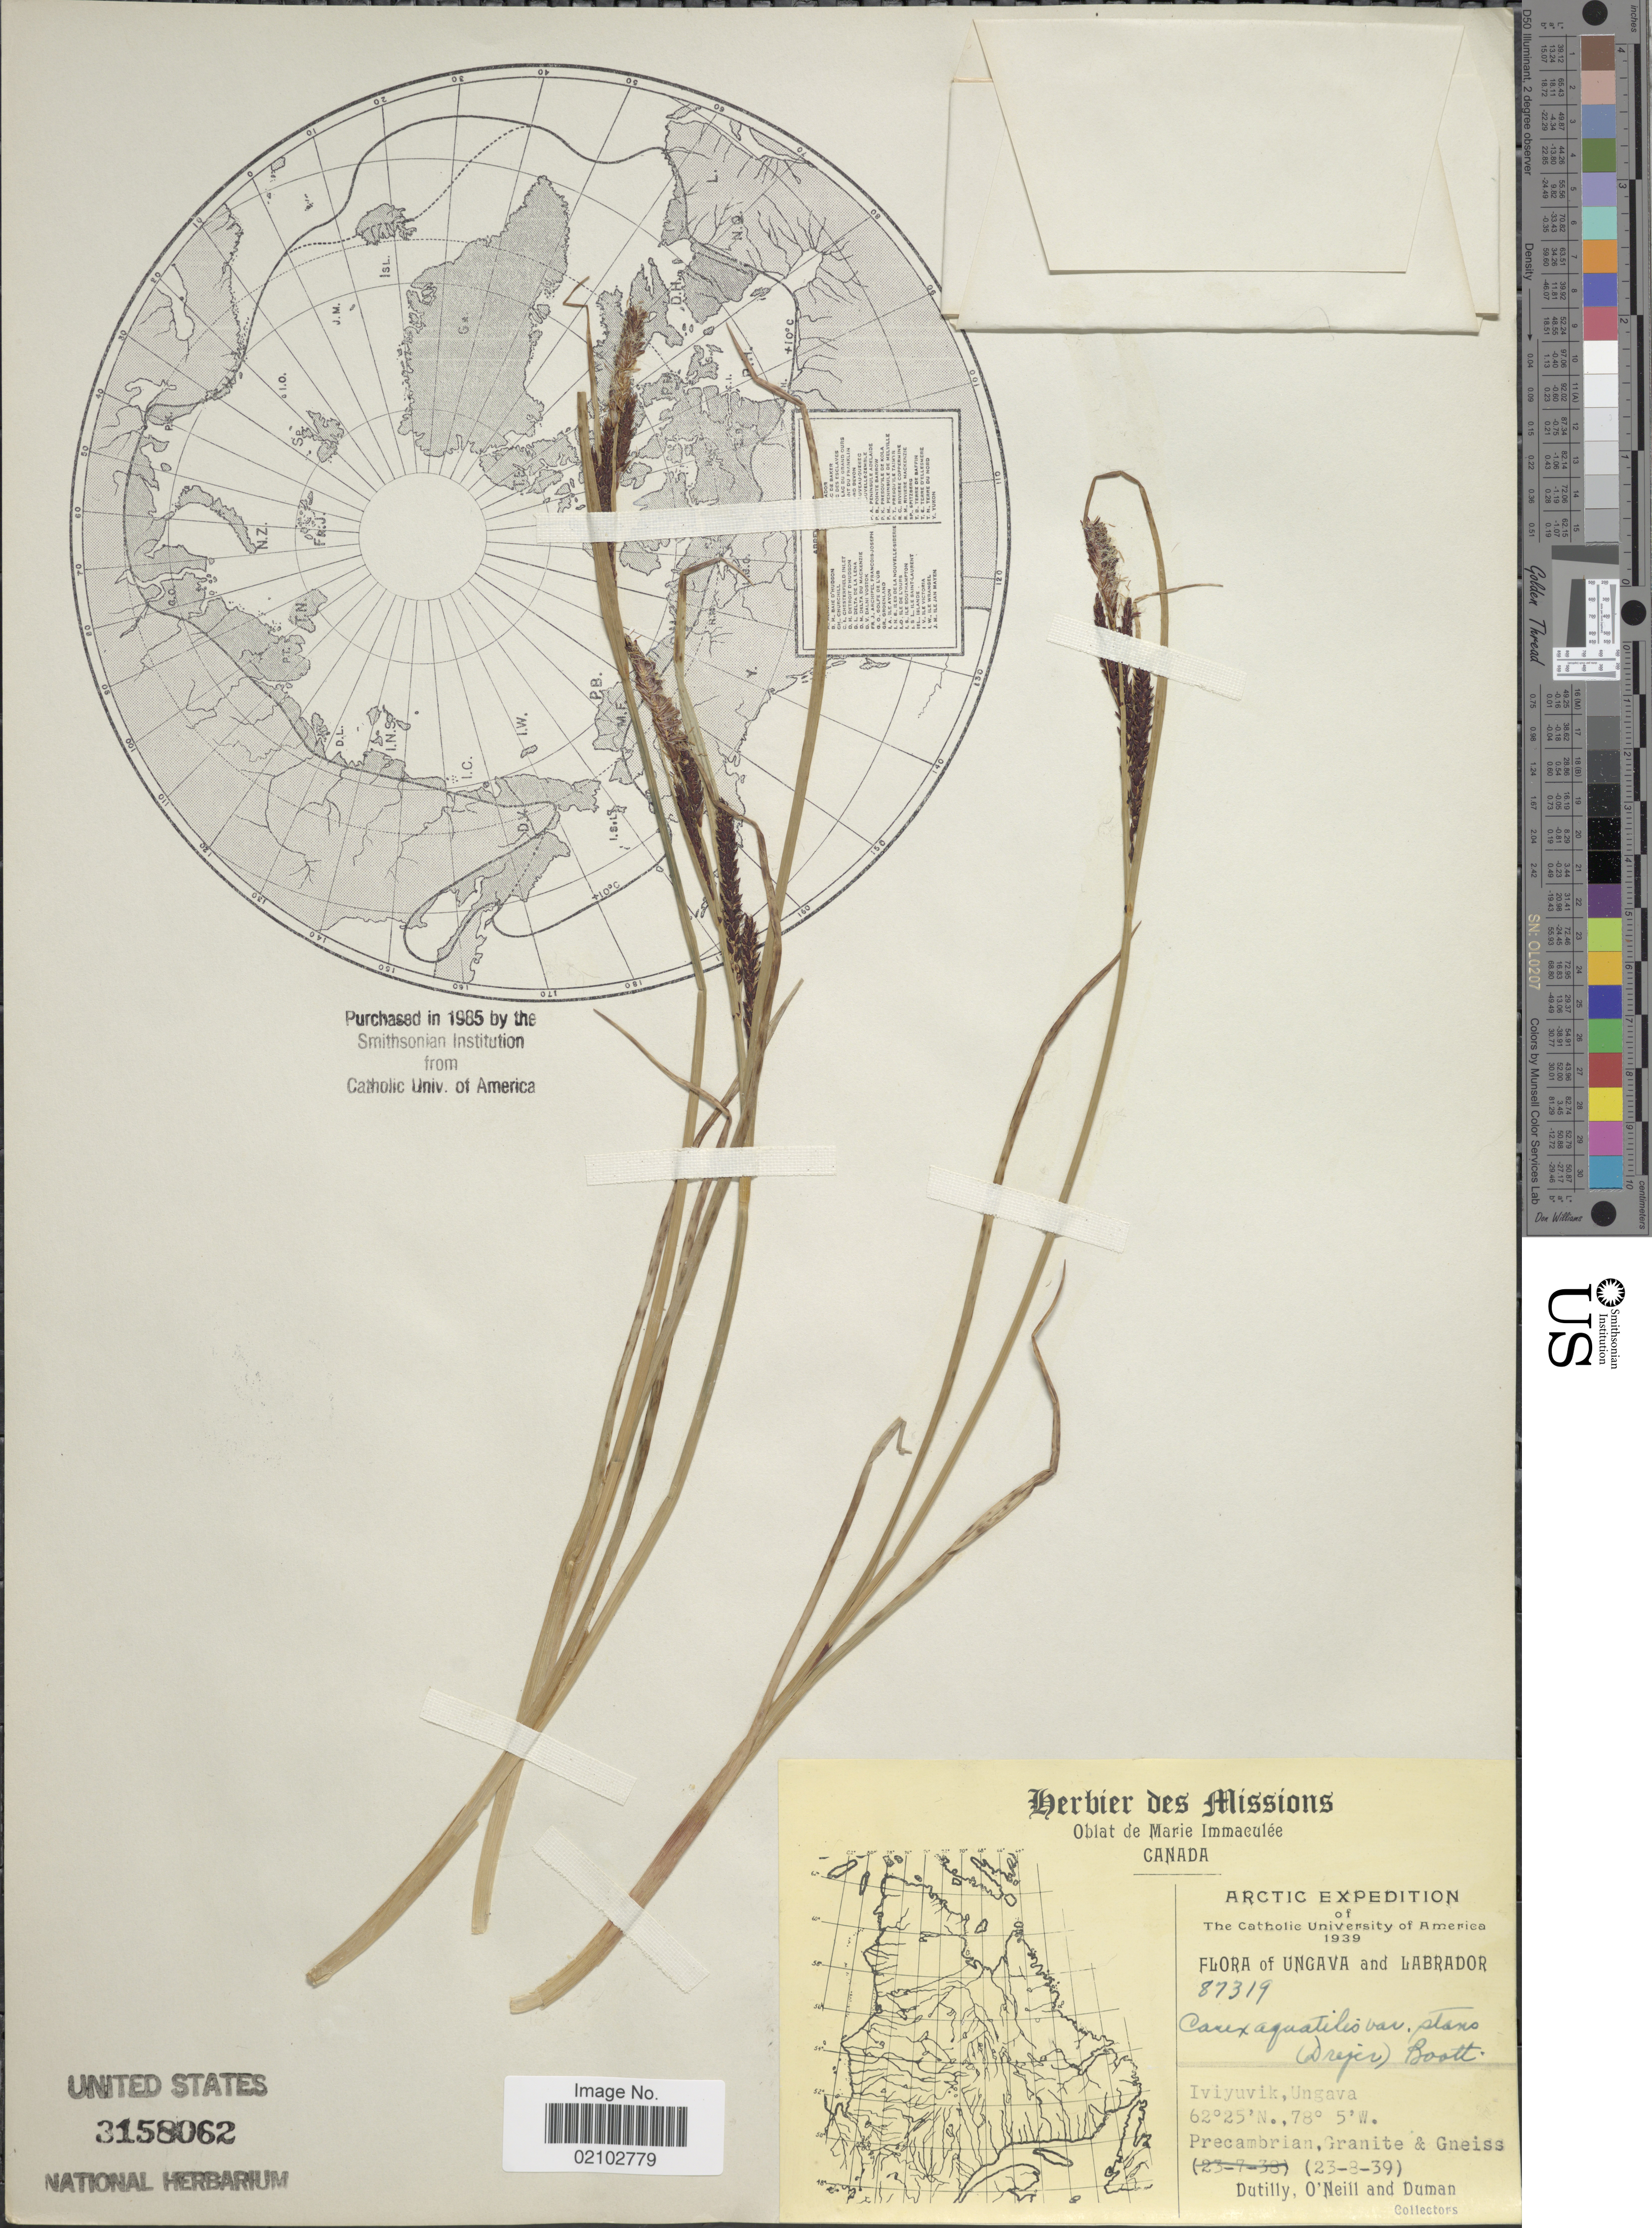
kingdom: Plantae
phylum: Tracheophyta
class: Liliopsida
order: Poales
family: Cyperaceae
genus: Carex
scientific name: Carex aquatilis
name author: Wahlenb.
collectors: -. Dutilly, -. O'Neill & -. Duman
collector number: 87319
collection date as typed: Transcribed d/m/y: 23/8/39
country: Canada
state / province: Quebec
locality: Arctic, Ungava and Labrador, Iviyuvik, Ungava.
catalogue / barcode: US 3158062